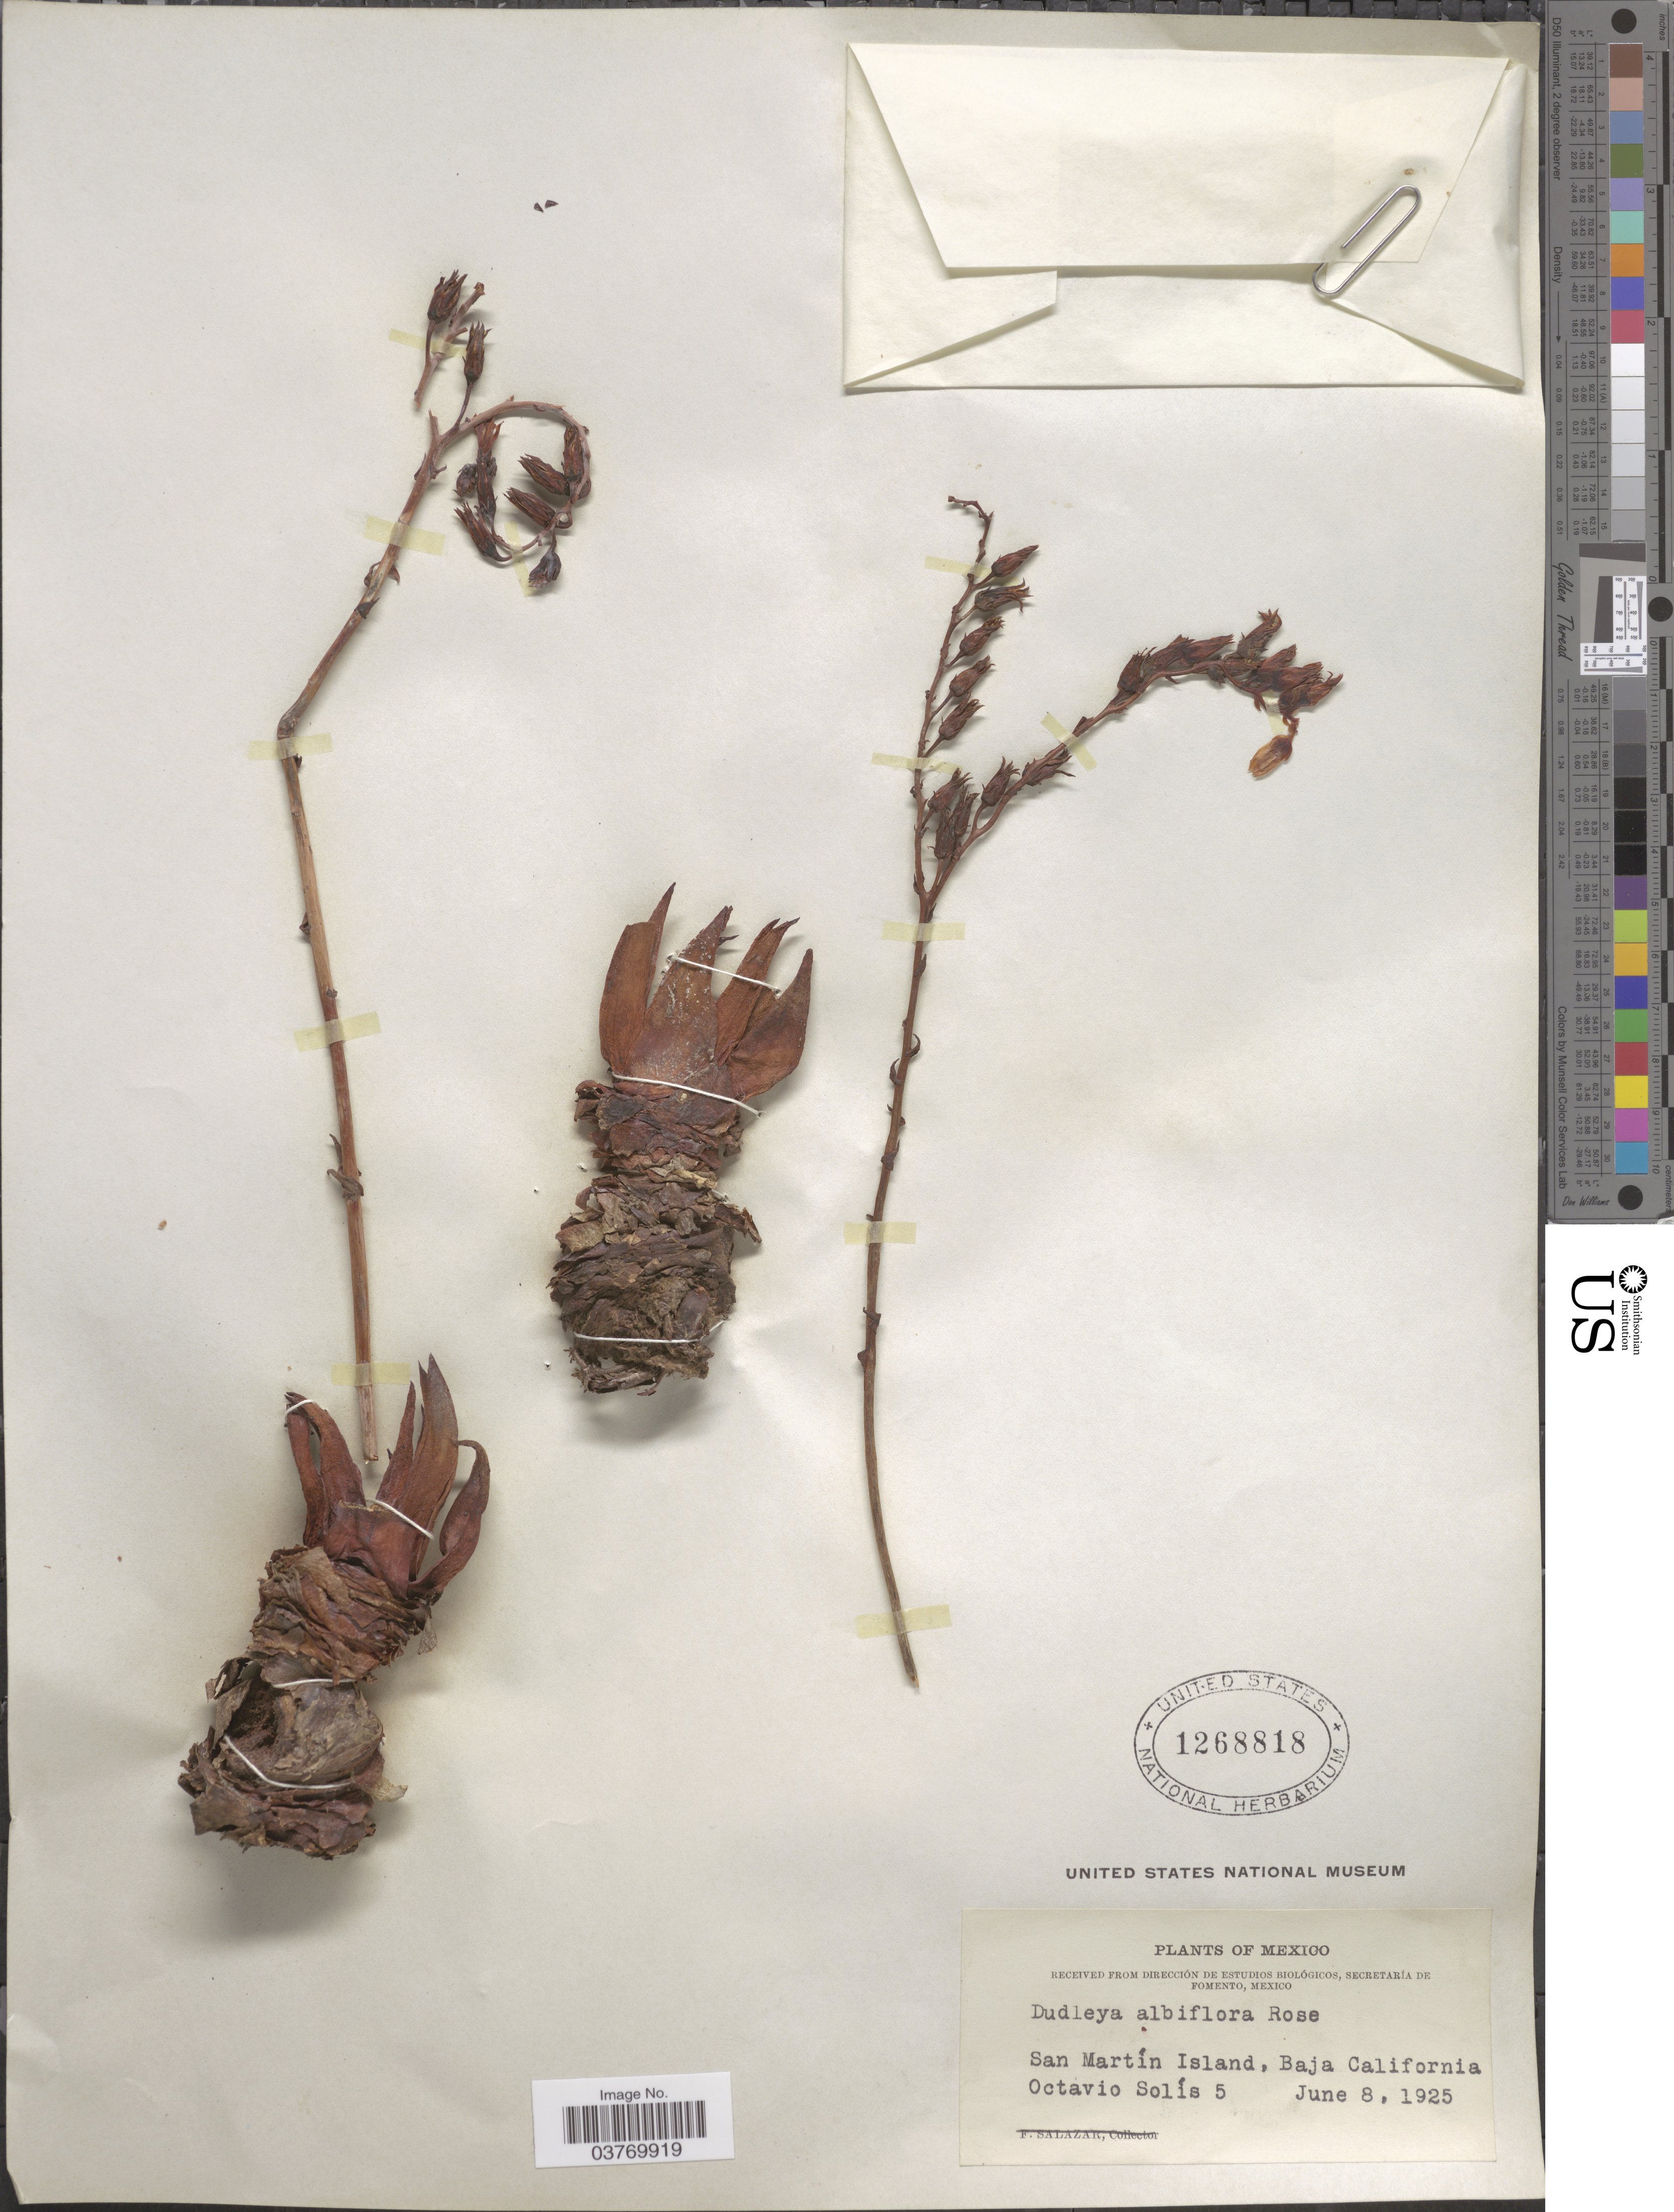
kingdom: Plantae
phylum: Tracheophyta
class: Magnoliopsida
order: Saxifragales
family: Crassulaceae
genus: Dudleya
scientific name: Dudleya albiflora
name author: Rose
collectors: O. Solis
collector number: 5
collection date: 1925-06-08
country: Mexico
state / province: Baja California Norte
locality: San Martín Island.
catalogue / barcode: US 1268818